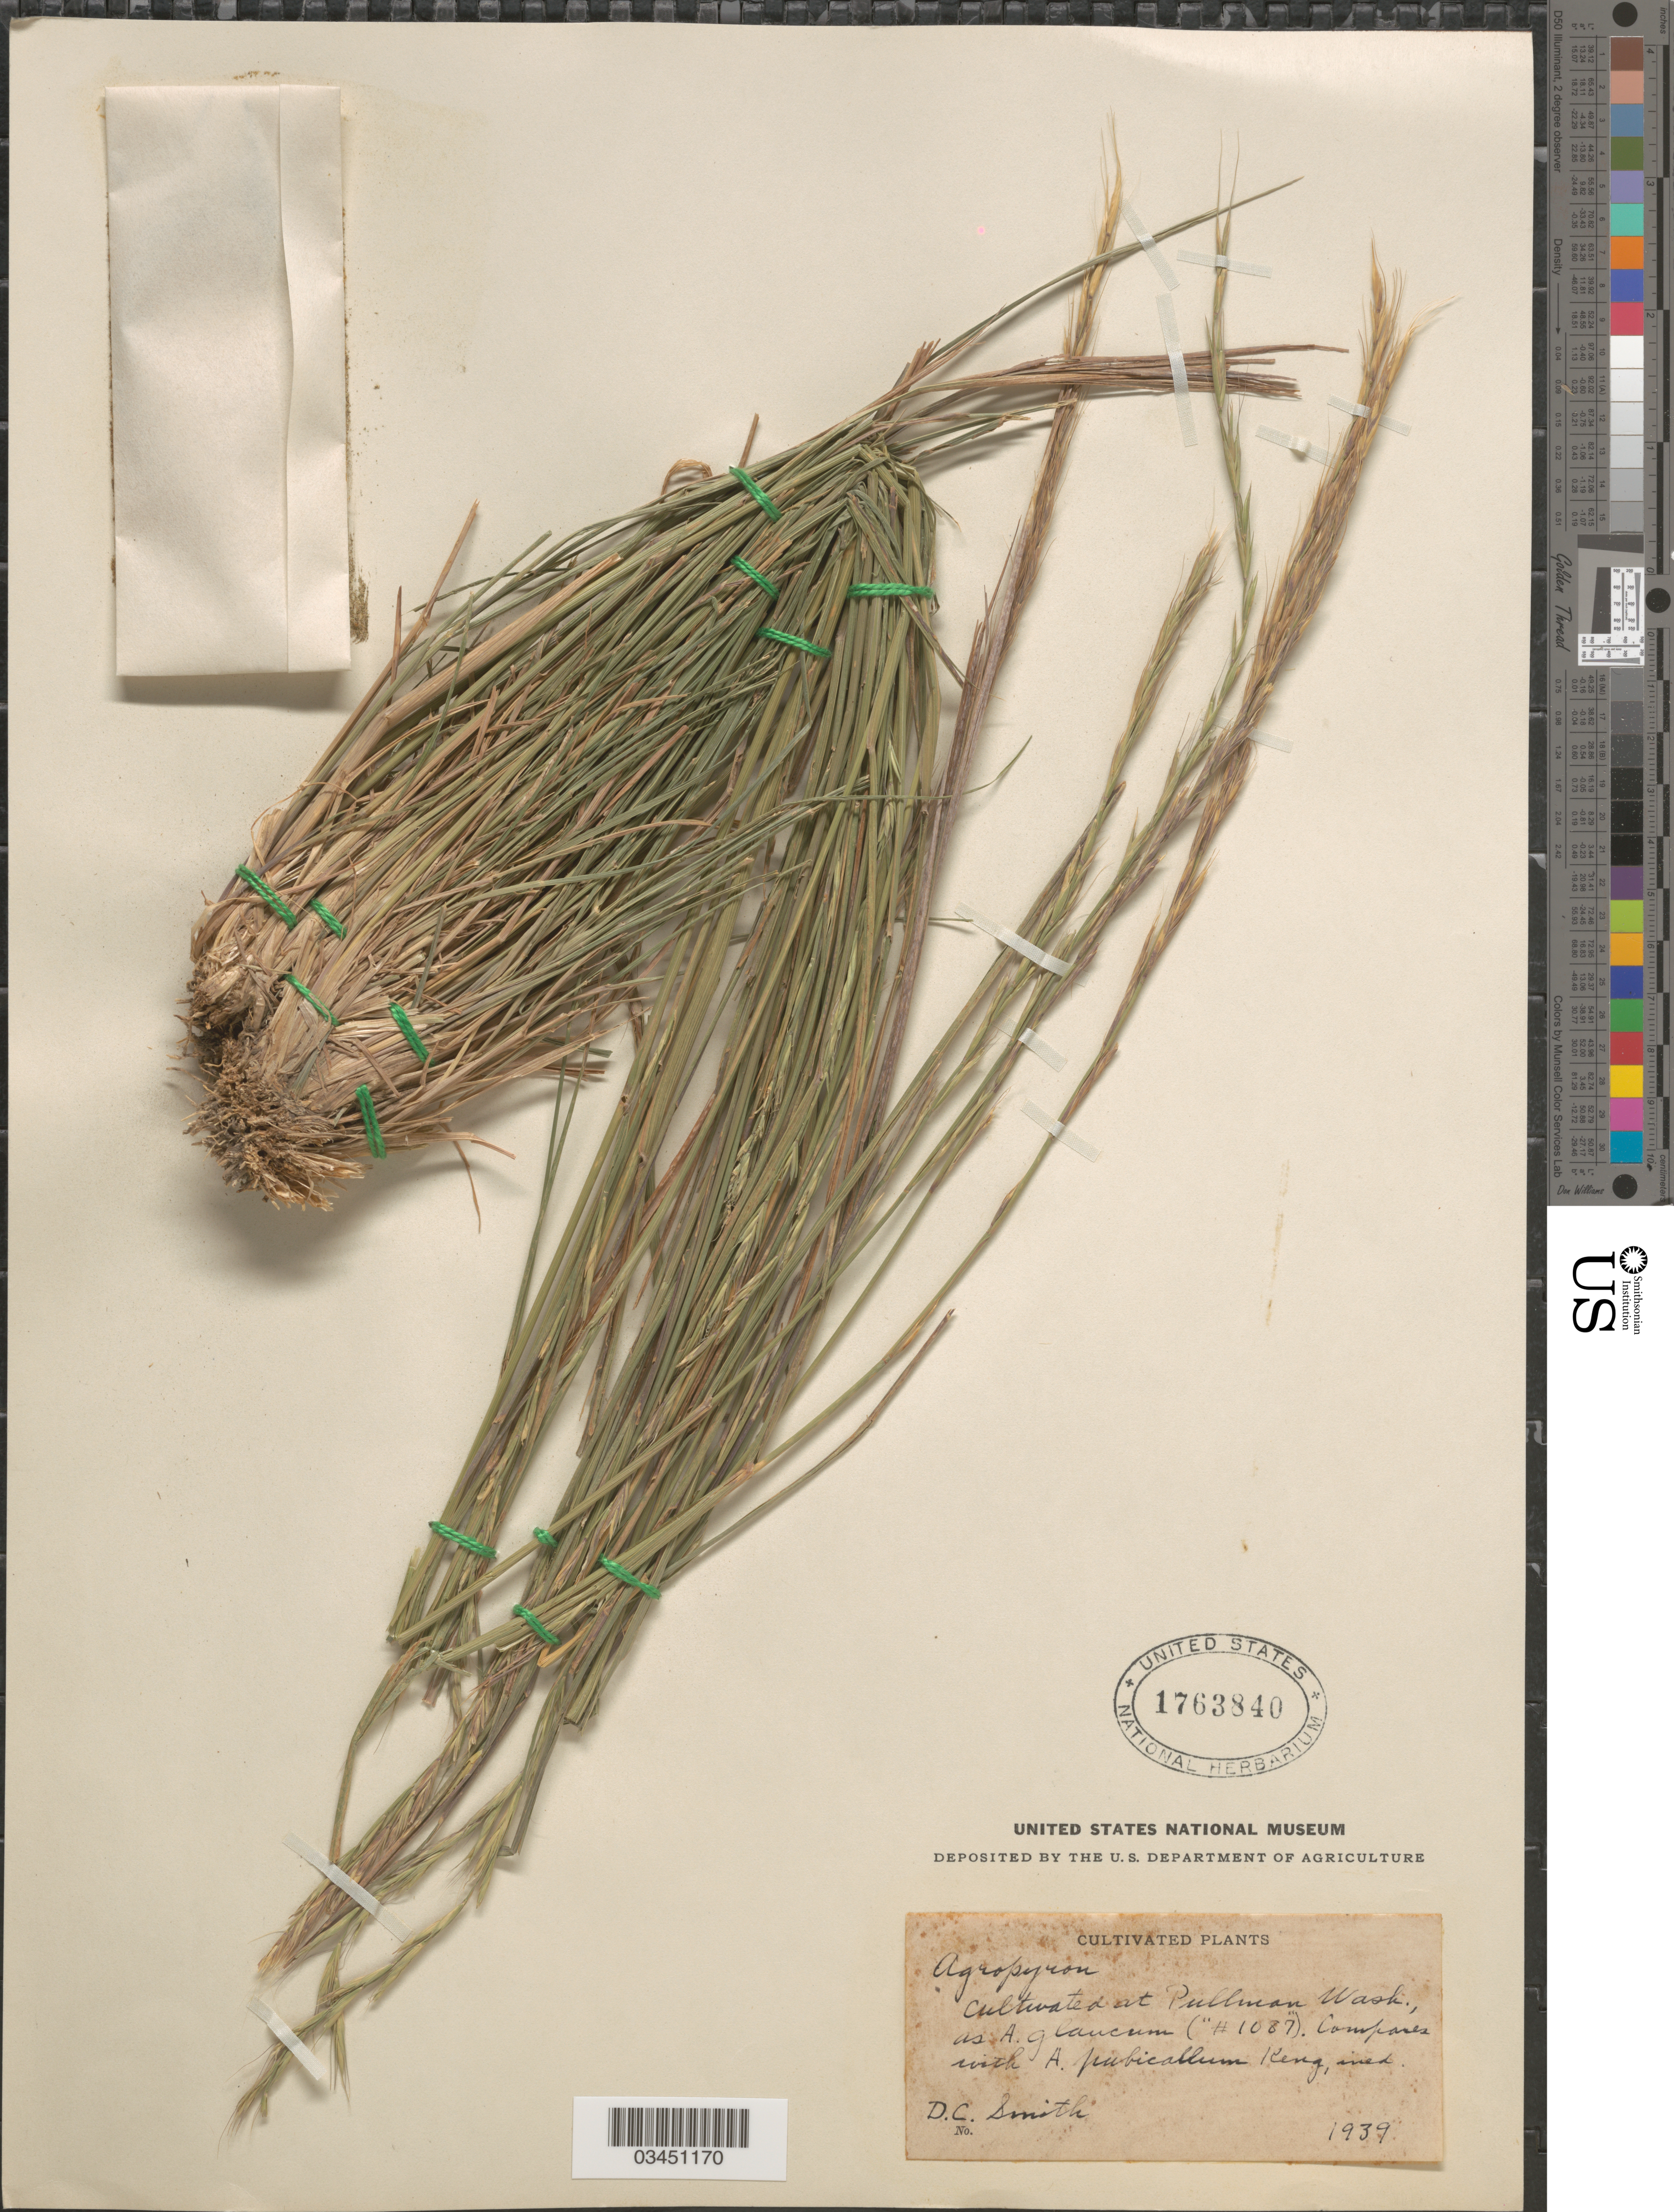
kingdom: Plantae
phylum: Tracheophyta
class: Liliopsida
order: Poales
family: Poaceae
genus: Elymus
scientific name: Elymus sp.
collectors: D. C. Smith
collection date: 1939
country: United States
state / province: Washington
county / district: Whitman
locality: At Pullman.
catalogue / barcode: US 1763840